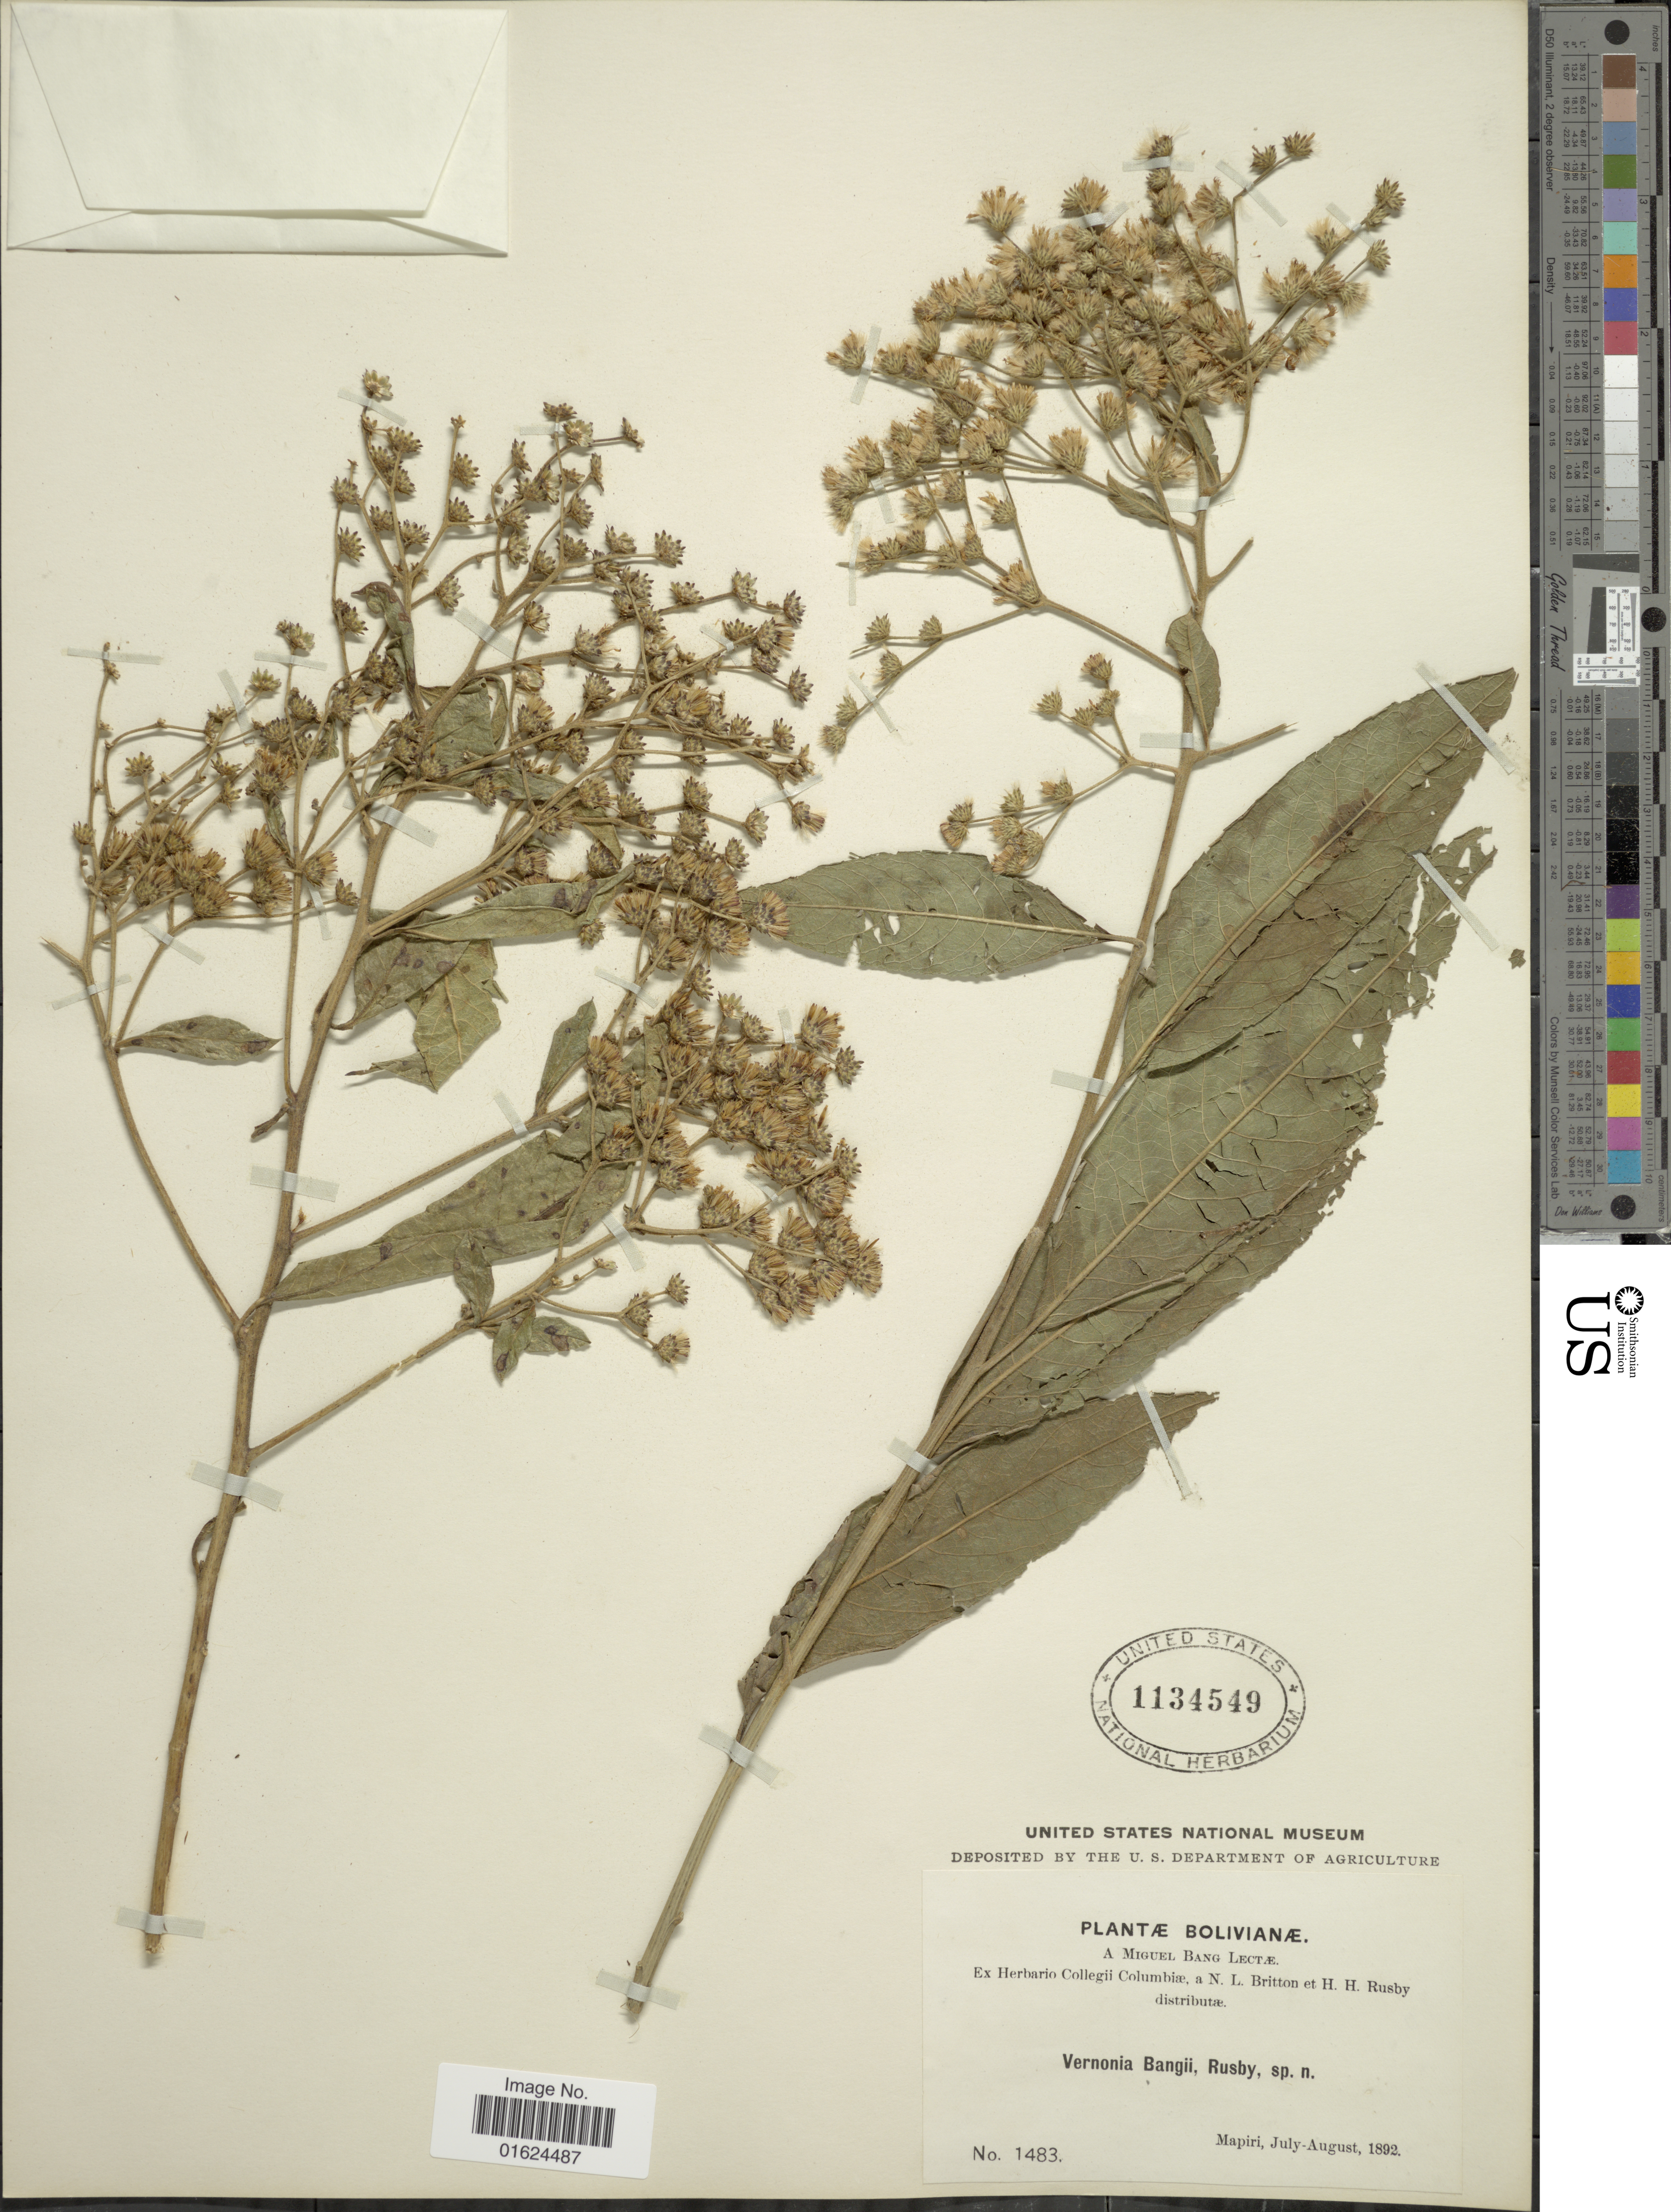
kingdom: Plantae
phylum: Tracheophyta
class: Magnoliopsida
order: Asterales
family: Asteraceae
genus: Vernonanthura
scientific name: Vernonanthura patens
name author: (Kunth) H. Rob.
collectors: M. Bang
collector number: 1483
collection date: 1892-07/1892-08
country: Bolivia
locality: Mapiri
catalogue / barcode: US 1134549